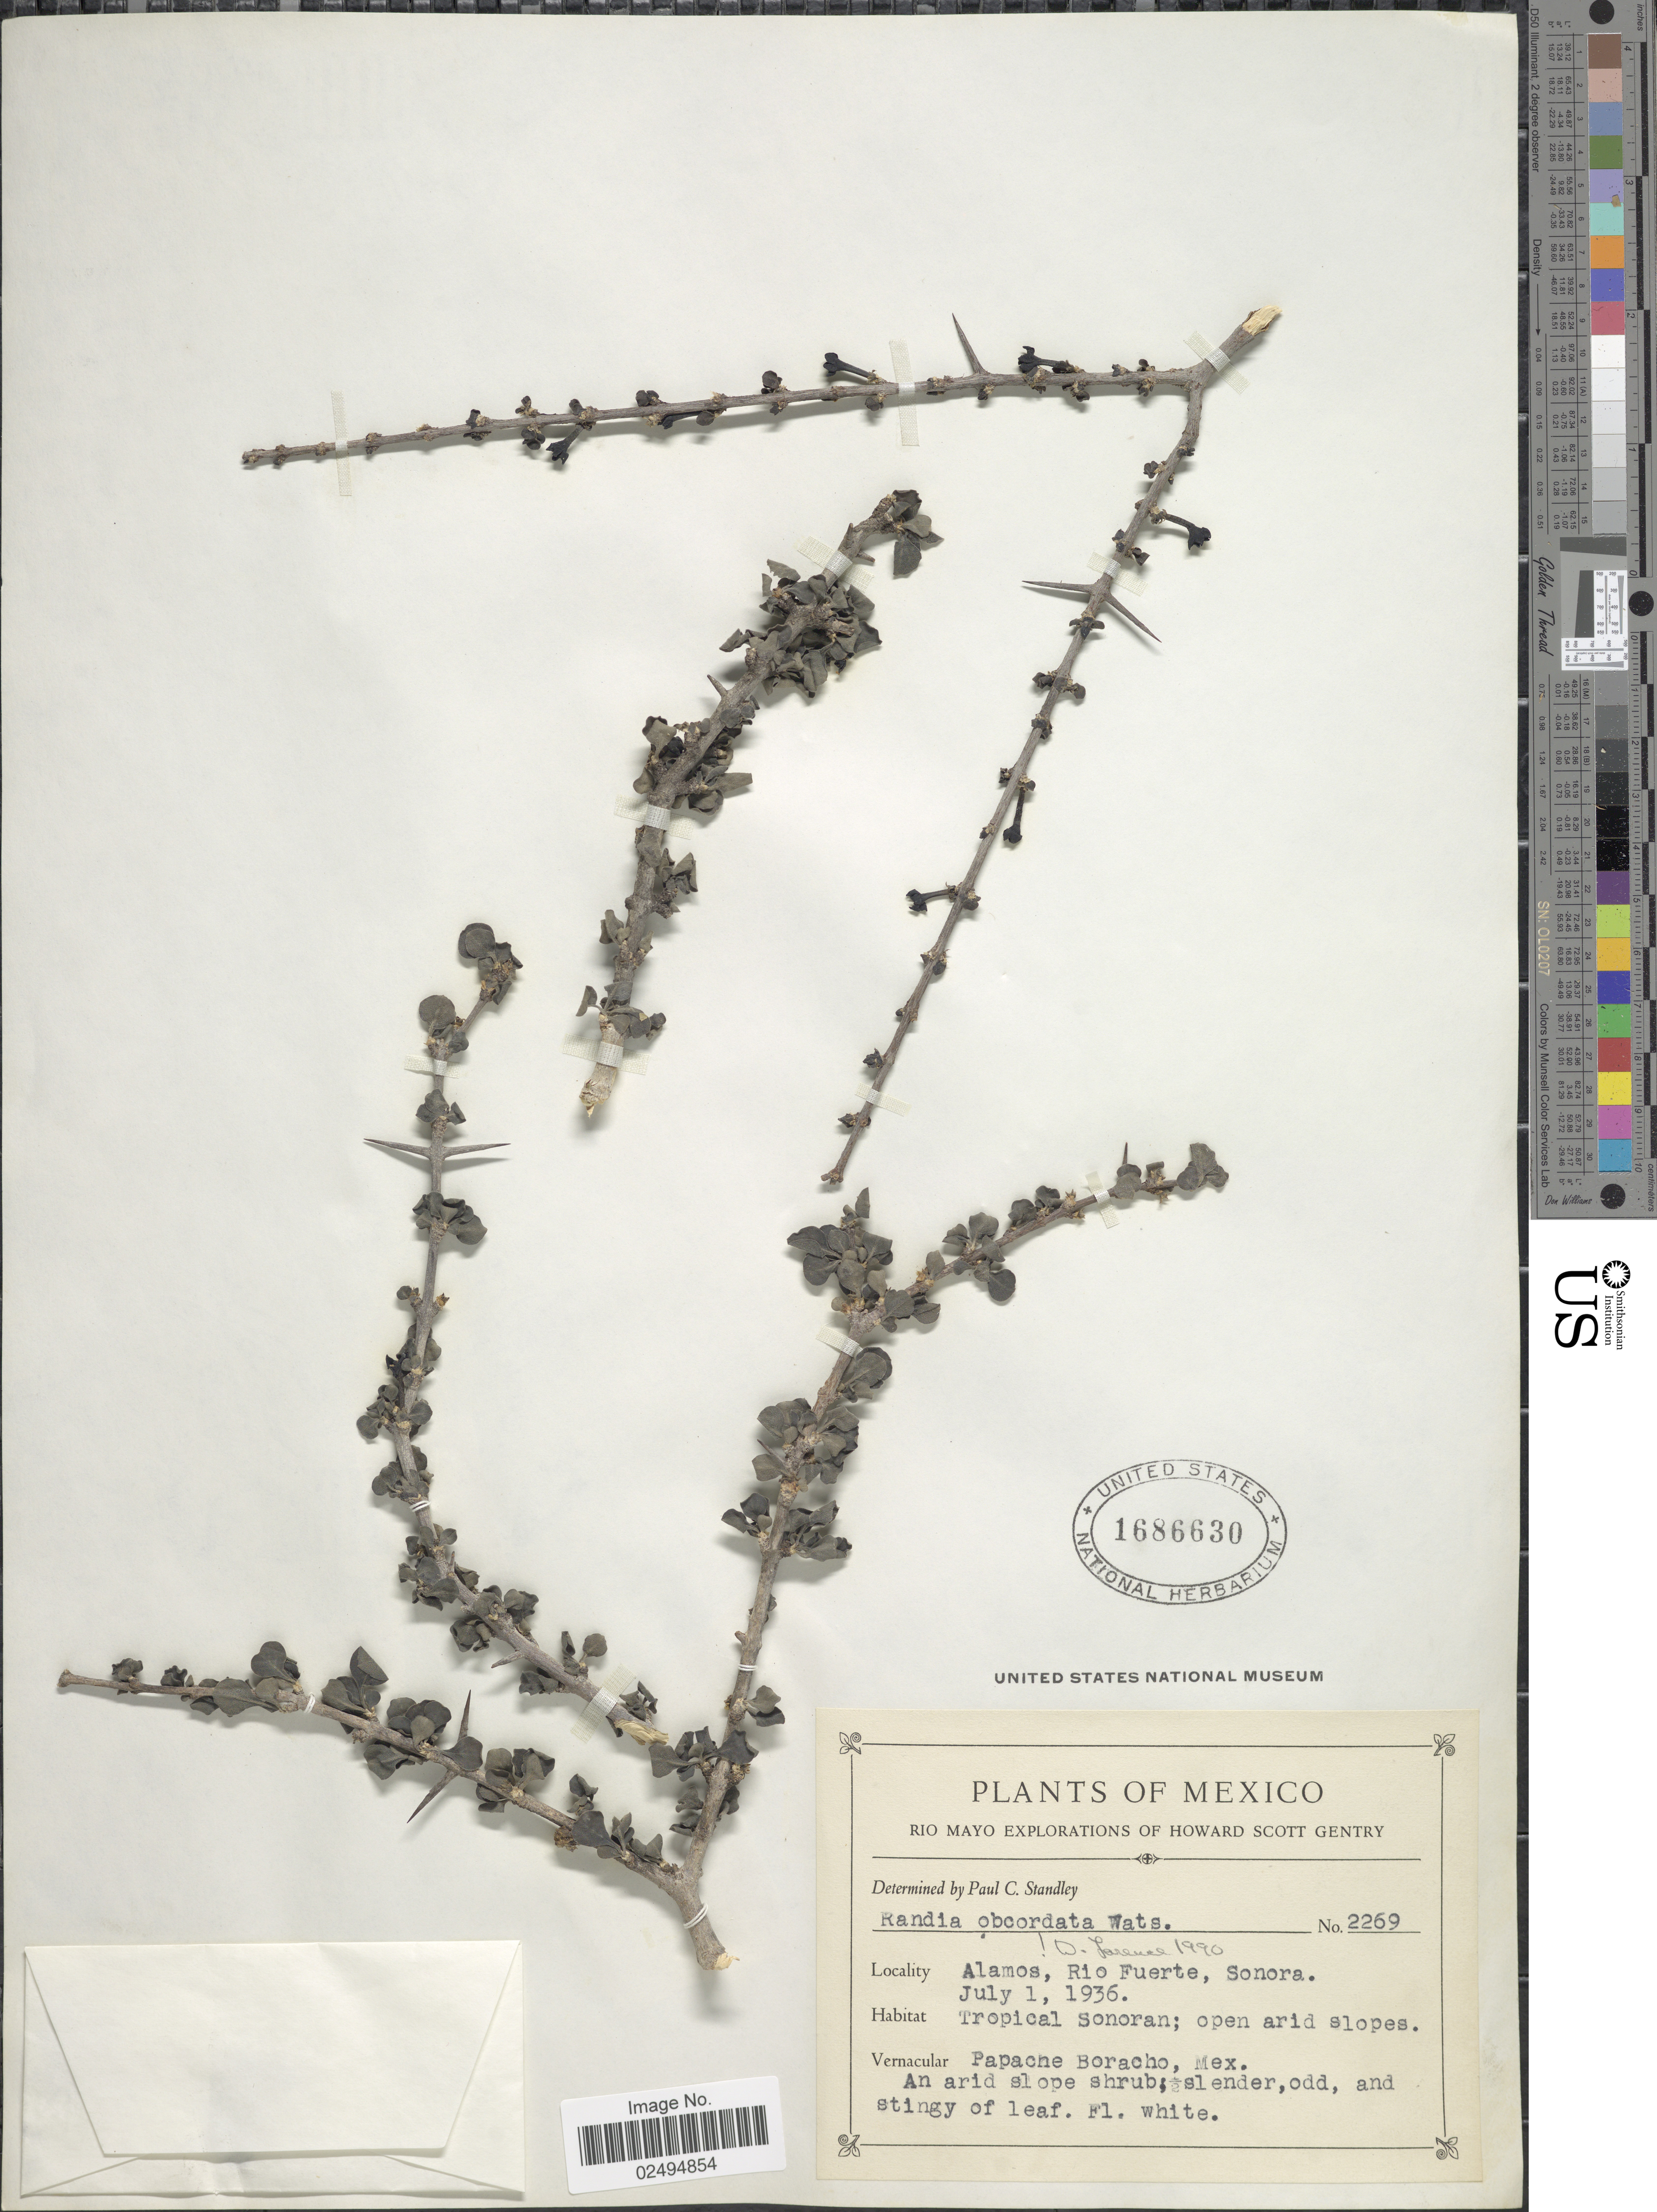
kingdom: Plantae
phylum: Tracheophyta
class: Magnoliopsida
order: Gentianales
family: Rubiaceae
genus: Randia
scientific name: Randia obcordata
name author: S. Watson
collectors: H. S. Gentry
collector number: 2269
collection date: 1936-07-01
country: Mexico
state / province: Sonora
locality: Rio Mayo, Alamos, Rio Fuerte, tropical Sonoran, papche Boracho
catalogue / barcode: US 1686630